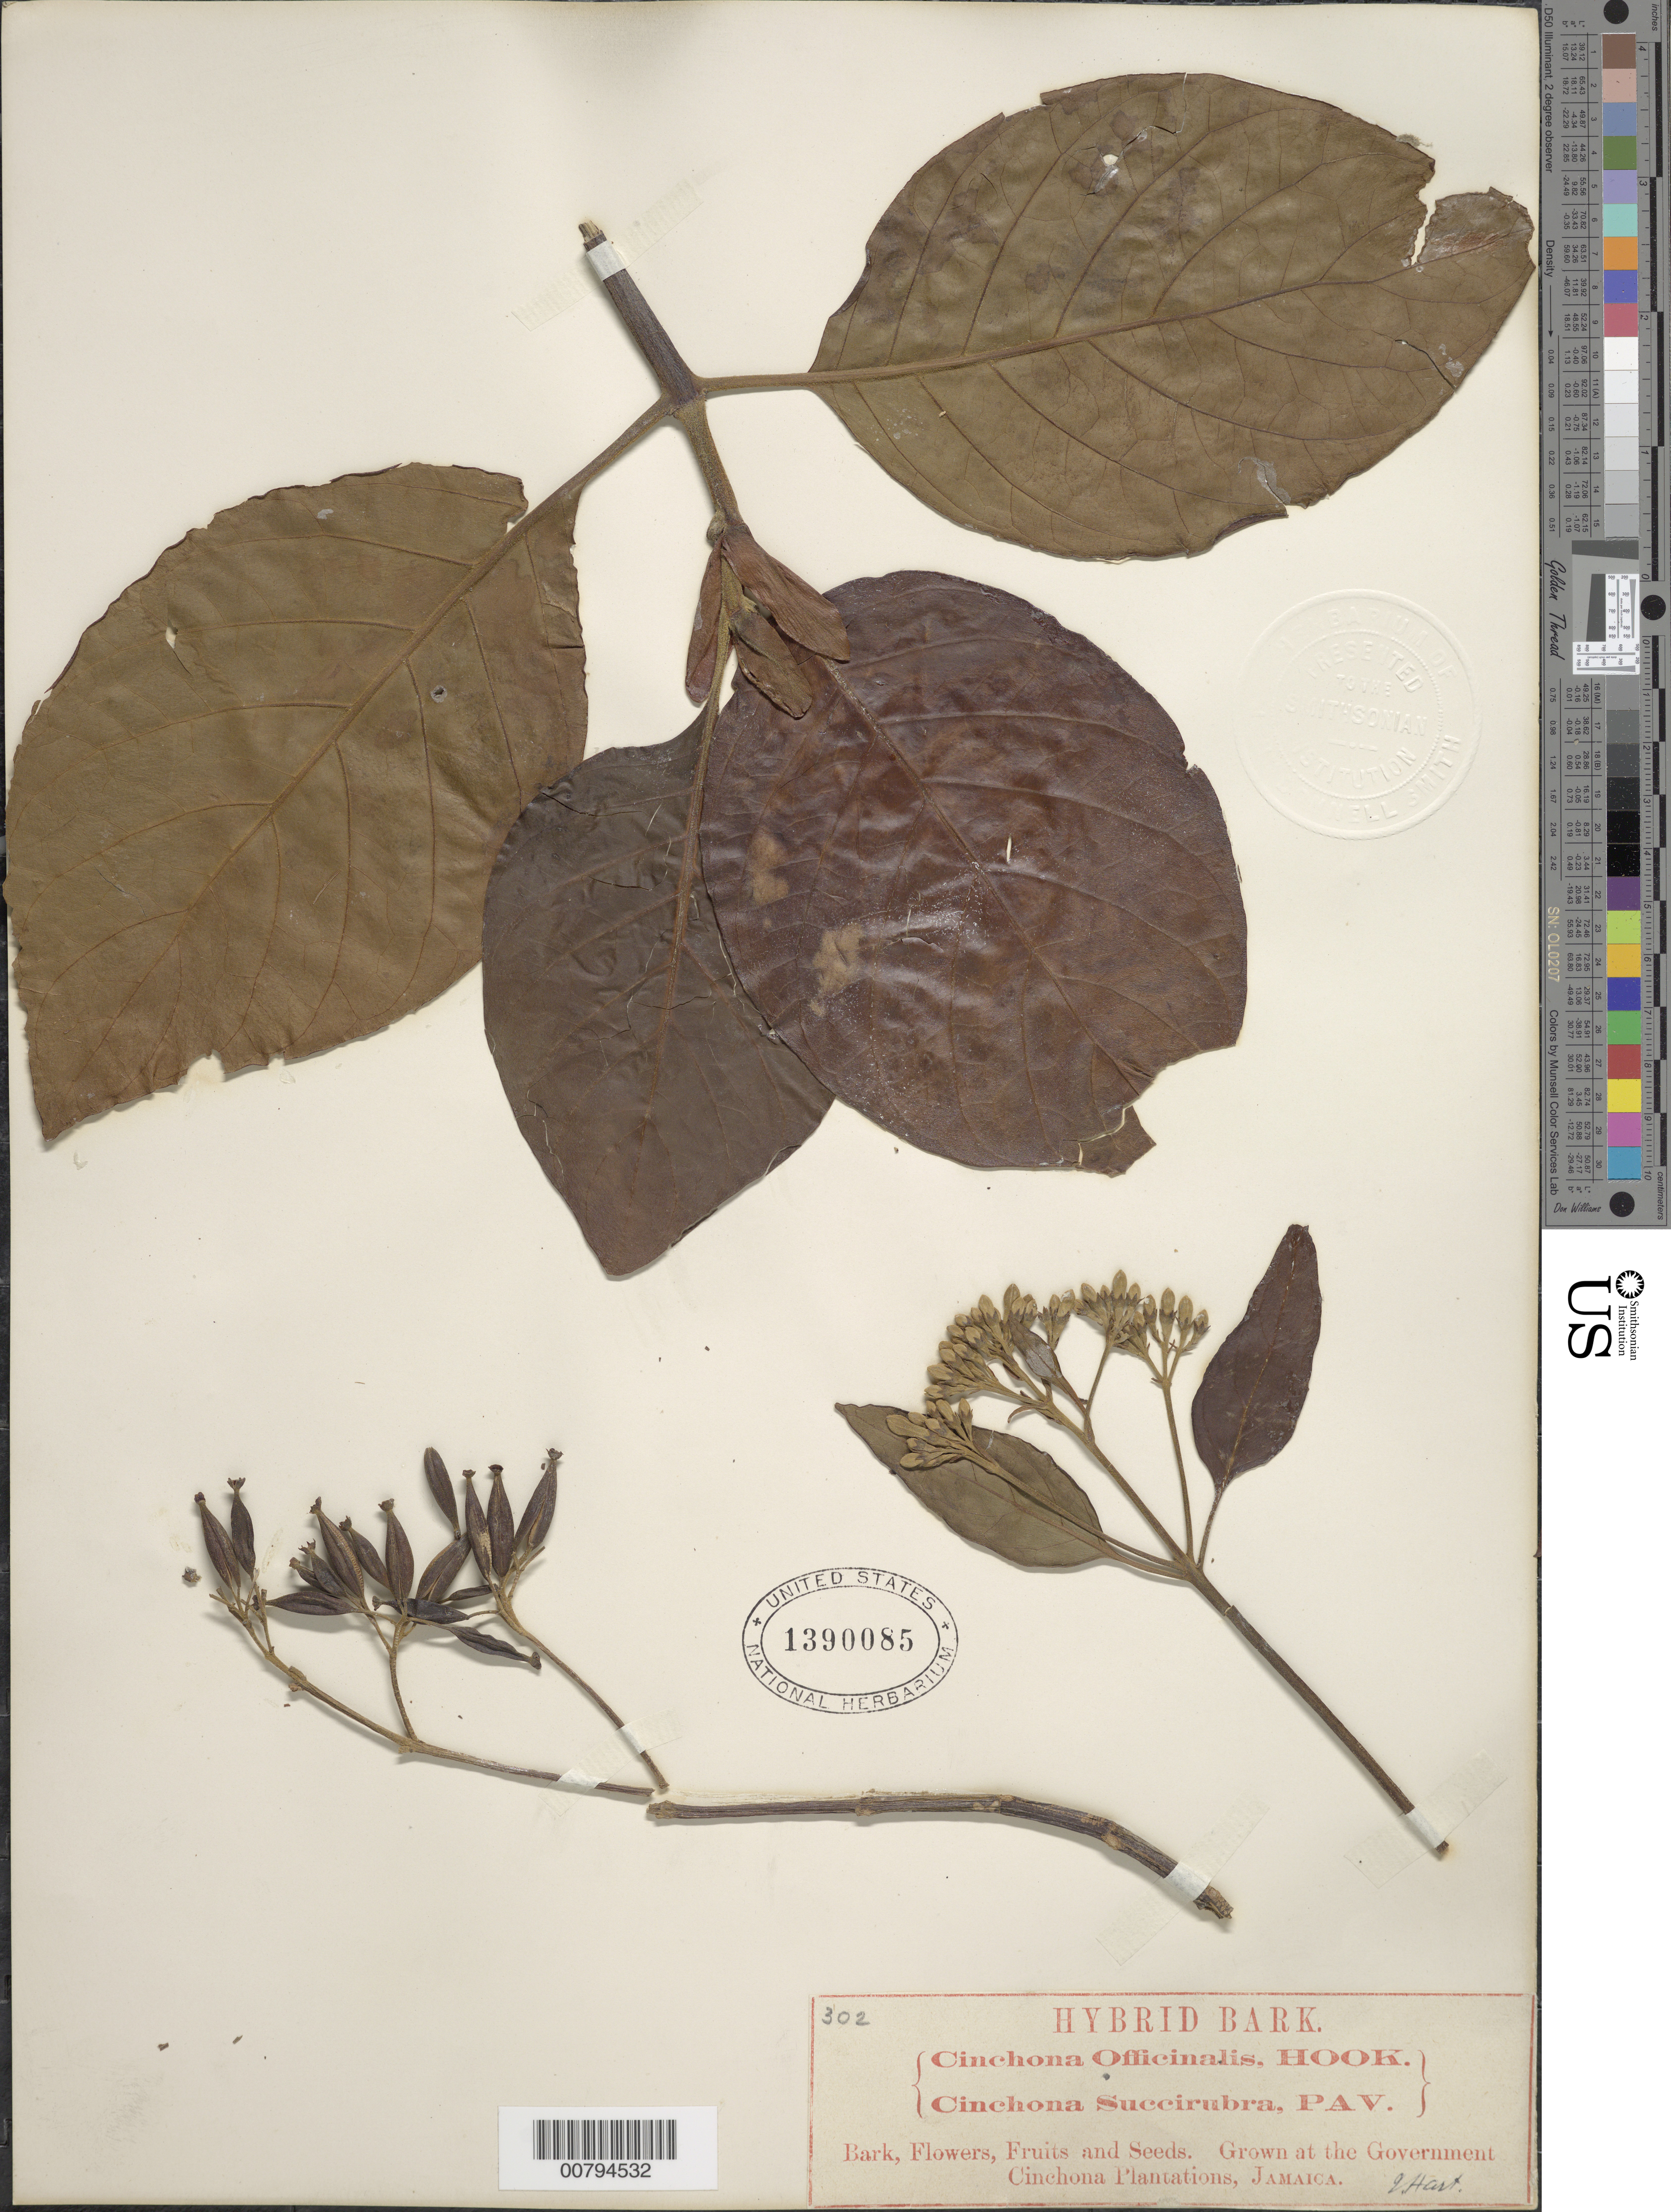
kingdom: Plantae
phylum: Tracheophyta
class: Magnoliopsida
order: Gentianales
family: Rubiaceae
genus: Cinchona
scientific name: Cinchona sp.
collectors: J. Hart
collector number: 302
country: Jamaica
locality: Grown at the Government Cinchona Plantations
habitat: Plantation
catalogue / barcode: US 1390085